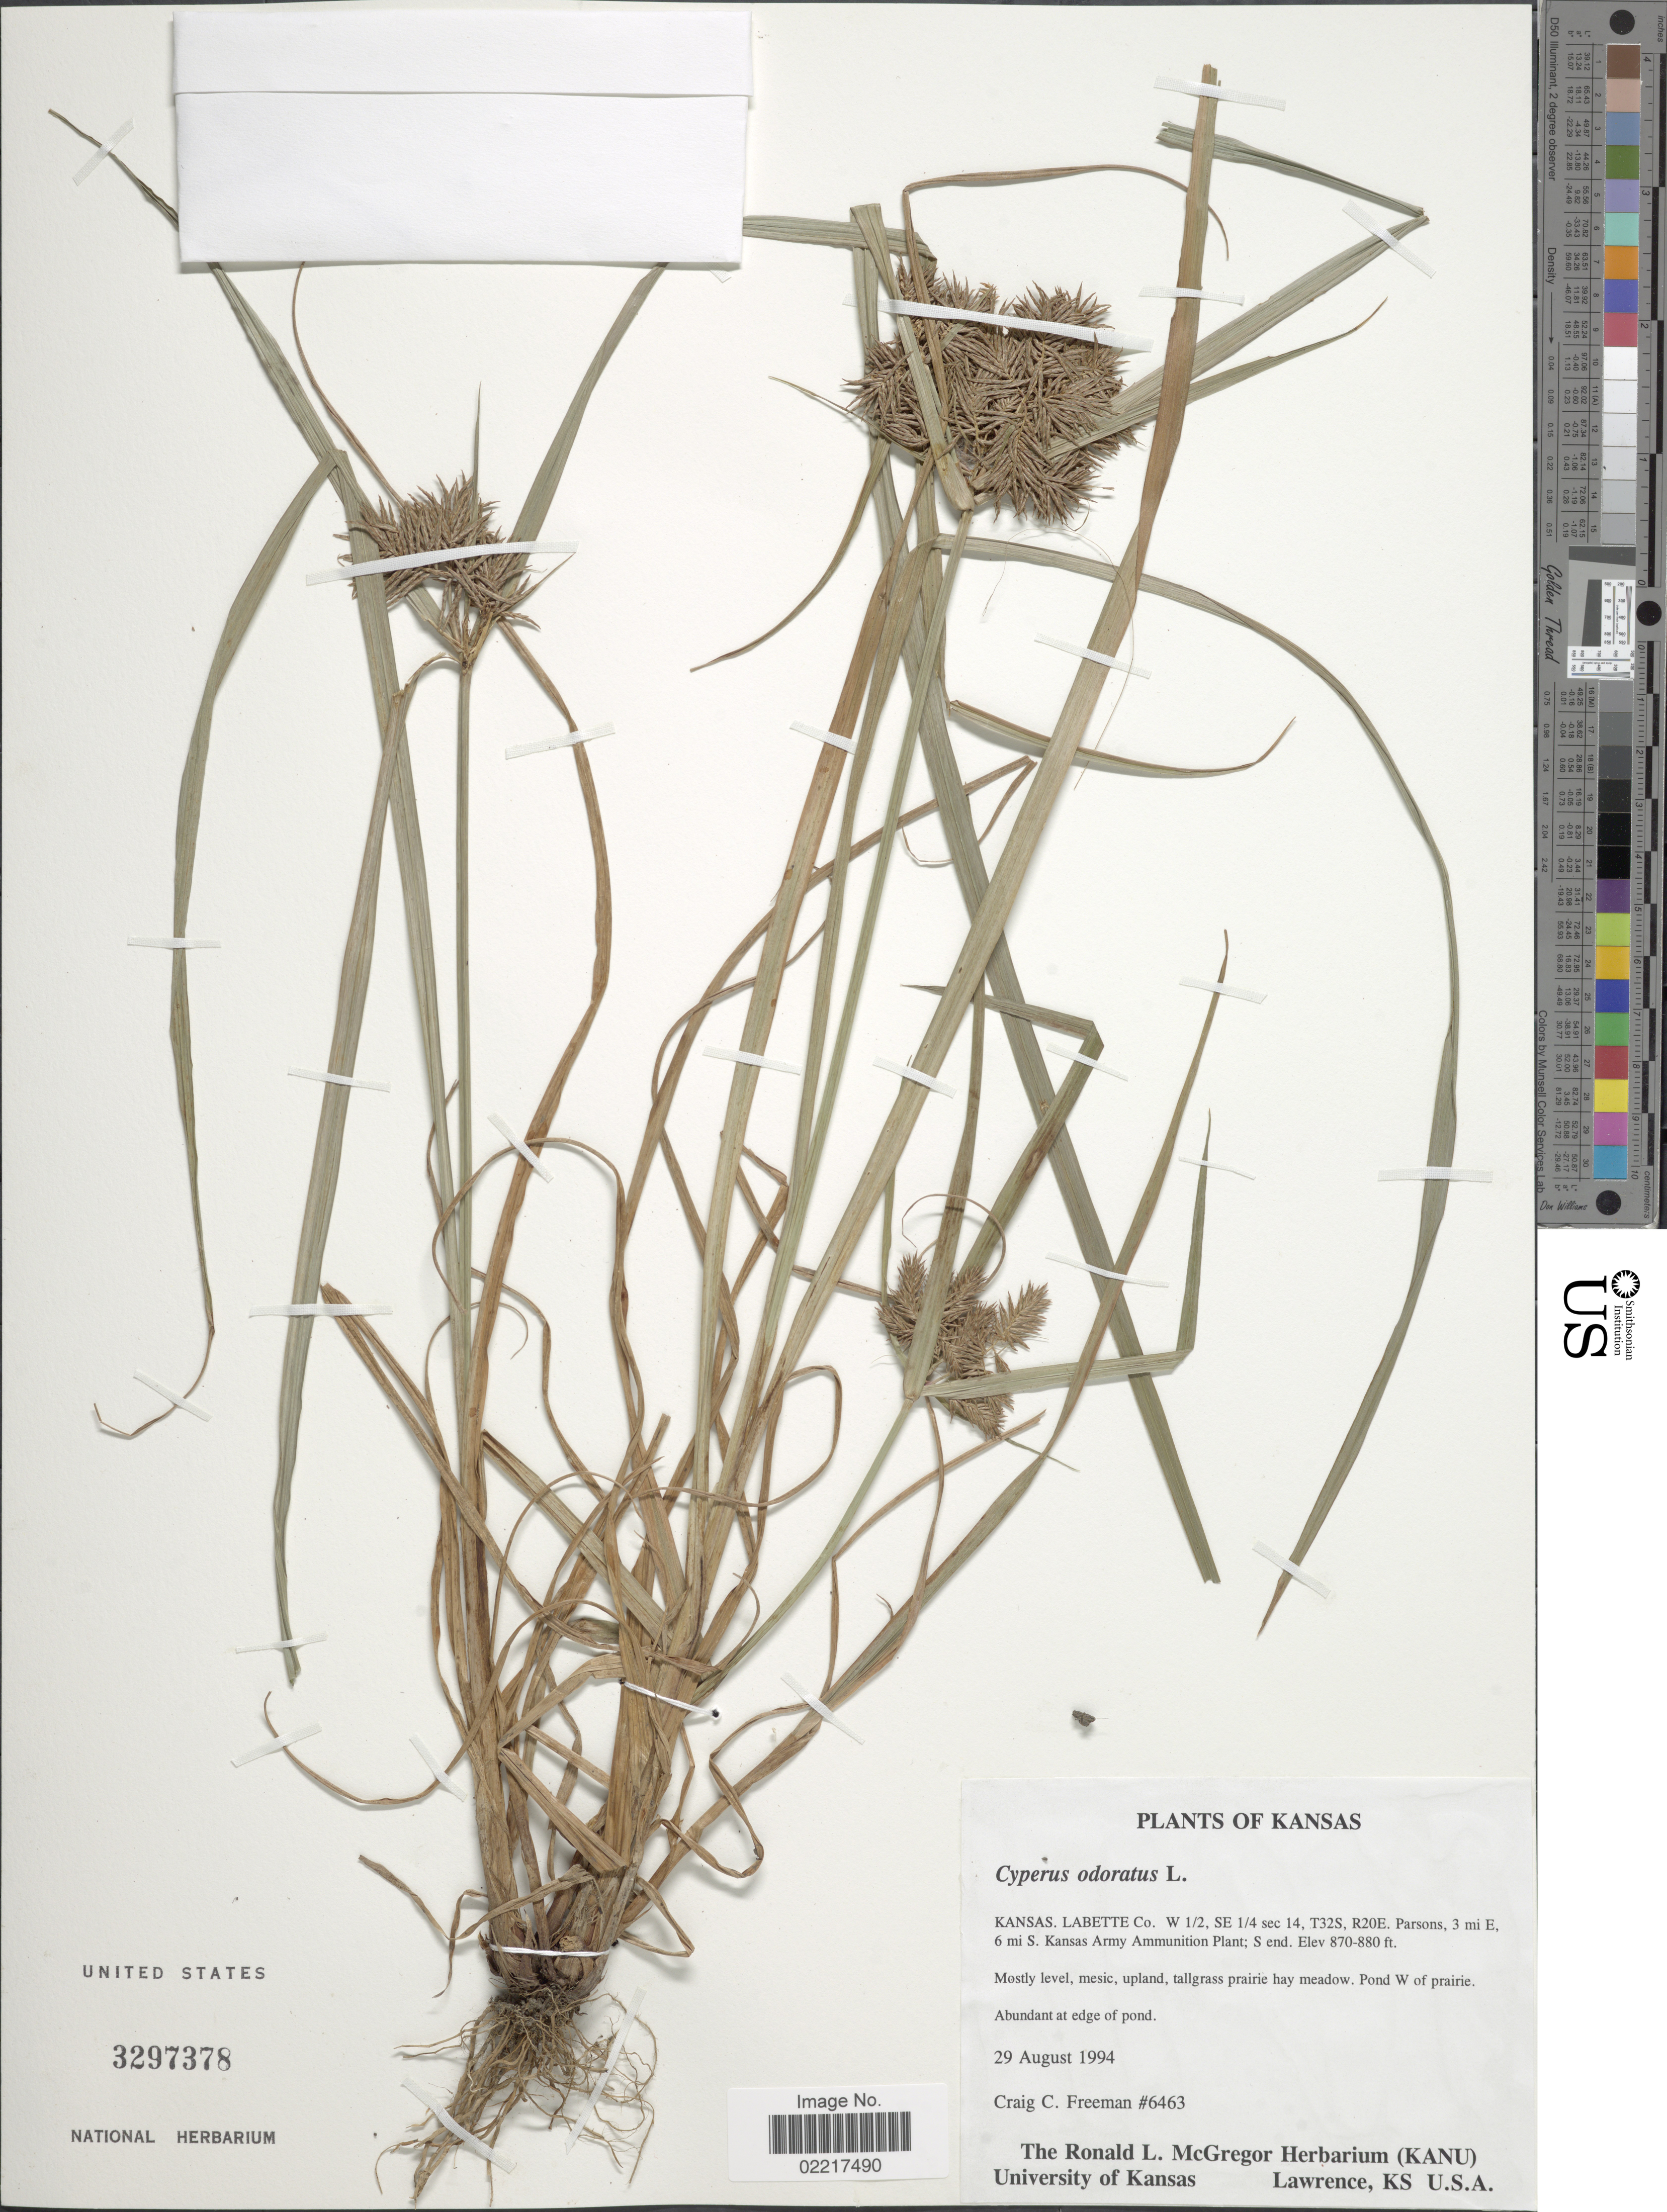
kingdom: Plantae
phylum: Tracheophyta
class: Liliopsida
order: Poales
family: Cyperaceae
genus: Cyperus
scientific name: Cyperus odoratus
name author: L.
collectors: C. C. Freeman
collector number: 6463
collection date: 1994-08-29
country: United States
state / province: Kansas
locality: Labette Co. W 1/2, SE 1/4 sec 14, T32S, R20E. Parsons, 3 mi E, 6 mi S Kansas Army Ammunition Plant; S end, Mostly level, mesic, upland, tallgrass prairie hay meadow. Pond W of prairie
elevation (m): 265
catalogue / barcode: US 3297378